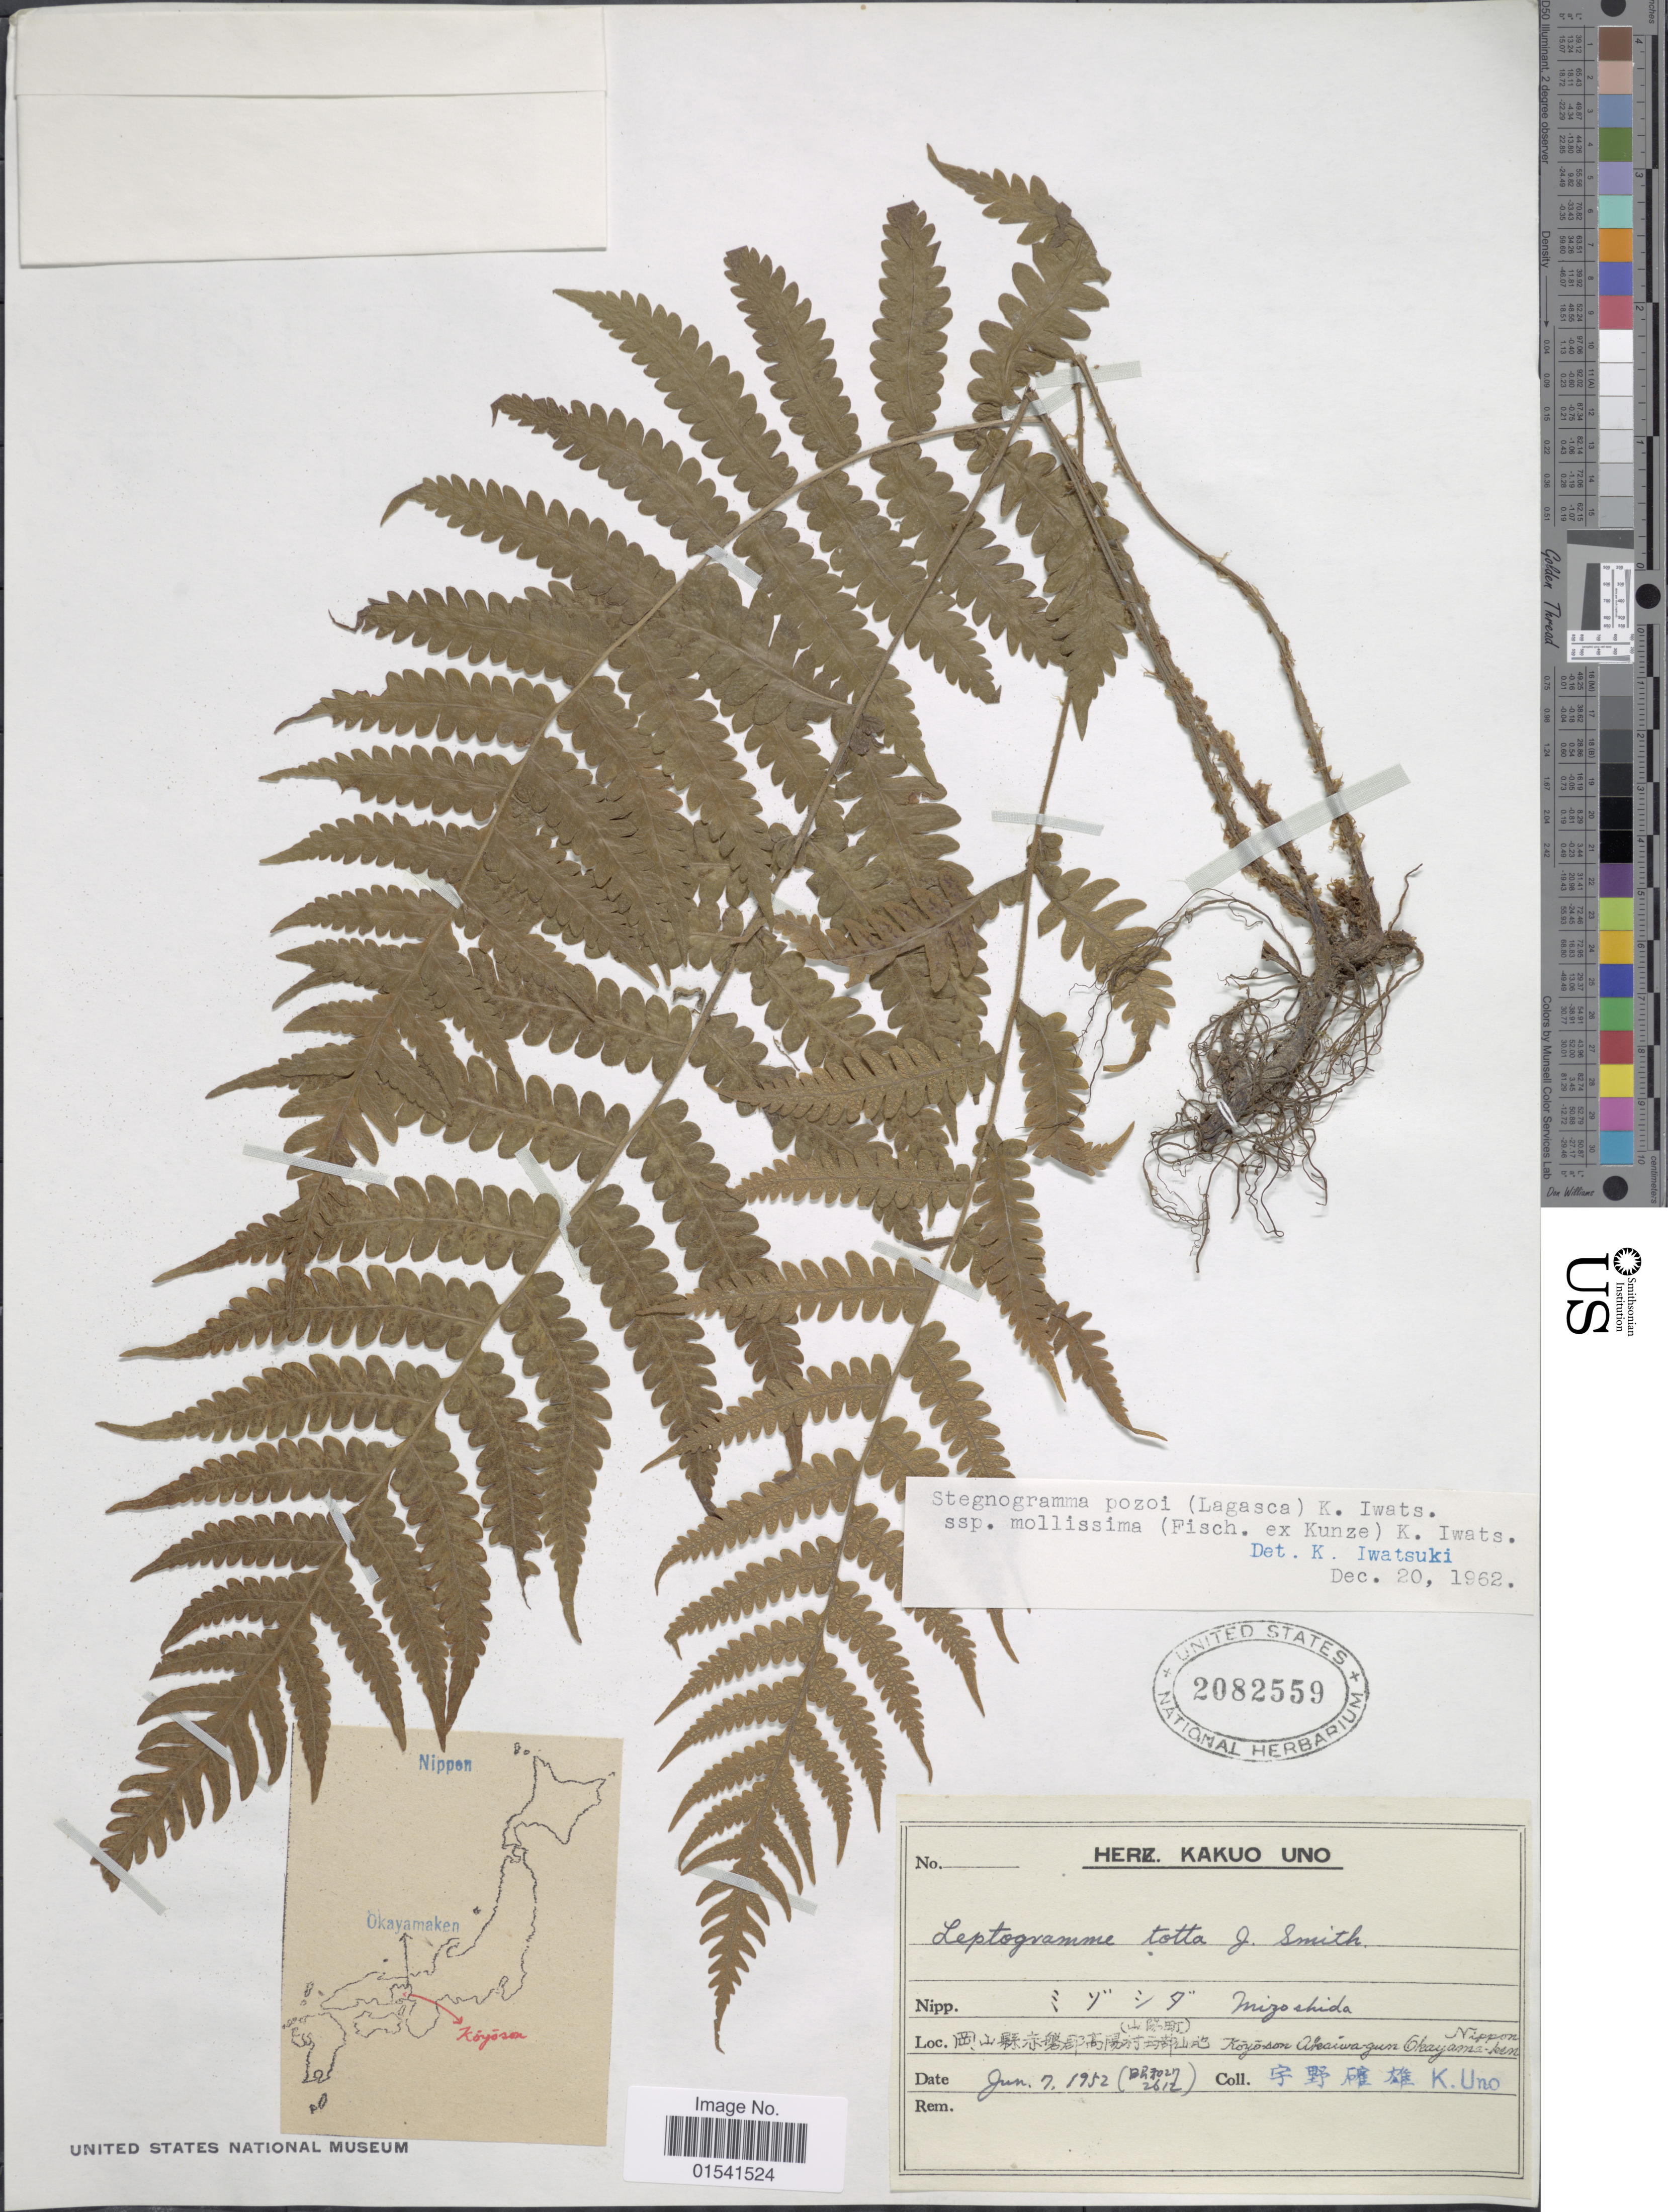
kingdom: Plantae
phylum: Tracheophyta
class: Polypodiopsida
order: Polypodiales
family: Thelypteridaceae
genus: Stegnogramma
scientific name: Stegnogramma mollissima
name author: (Fisch. ex Kunze) Fraser-Jenk.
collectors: K. Uno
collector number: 2612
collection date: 1952-06-07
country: Japan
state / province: Okayama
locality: X, Koya-san, Akaiwa-gun, Okayama-ken, Nippon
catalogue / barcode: US 2082559